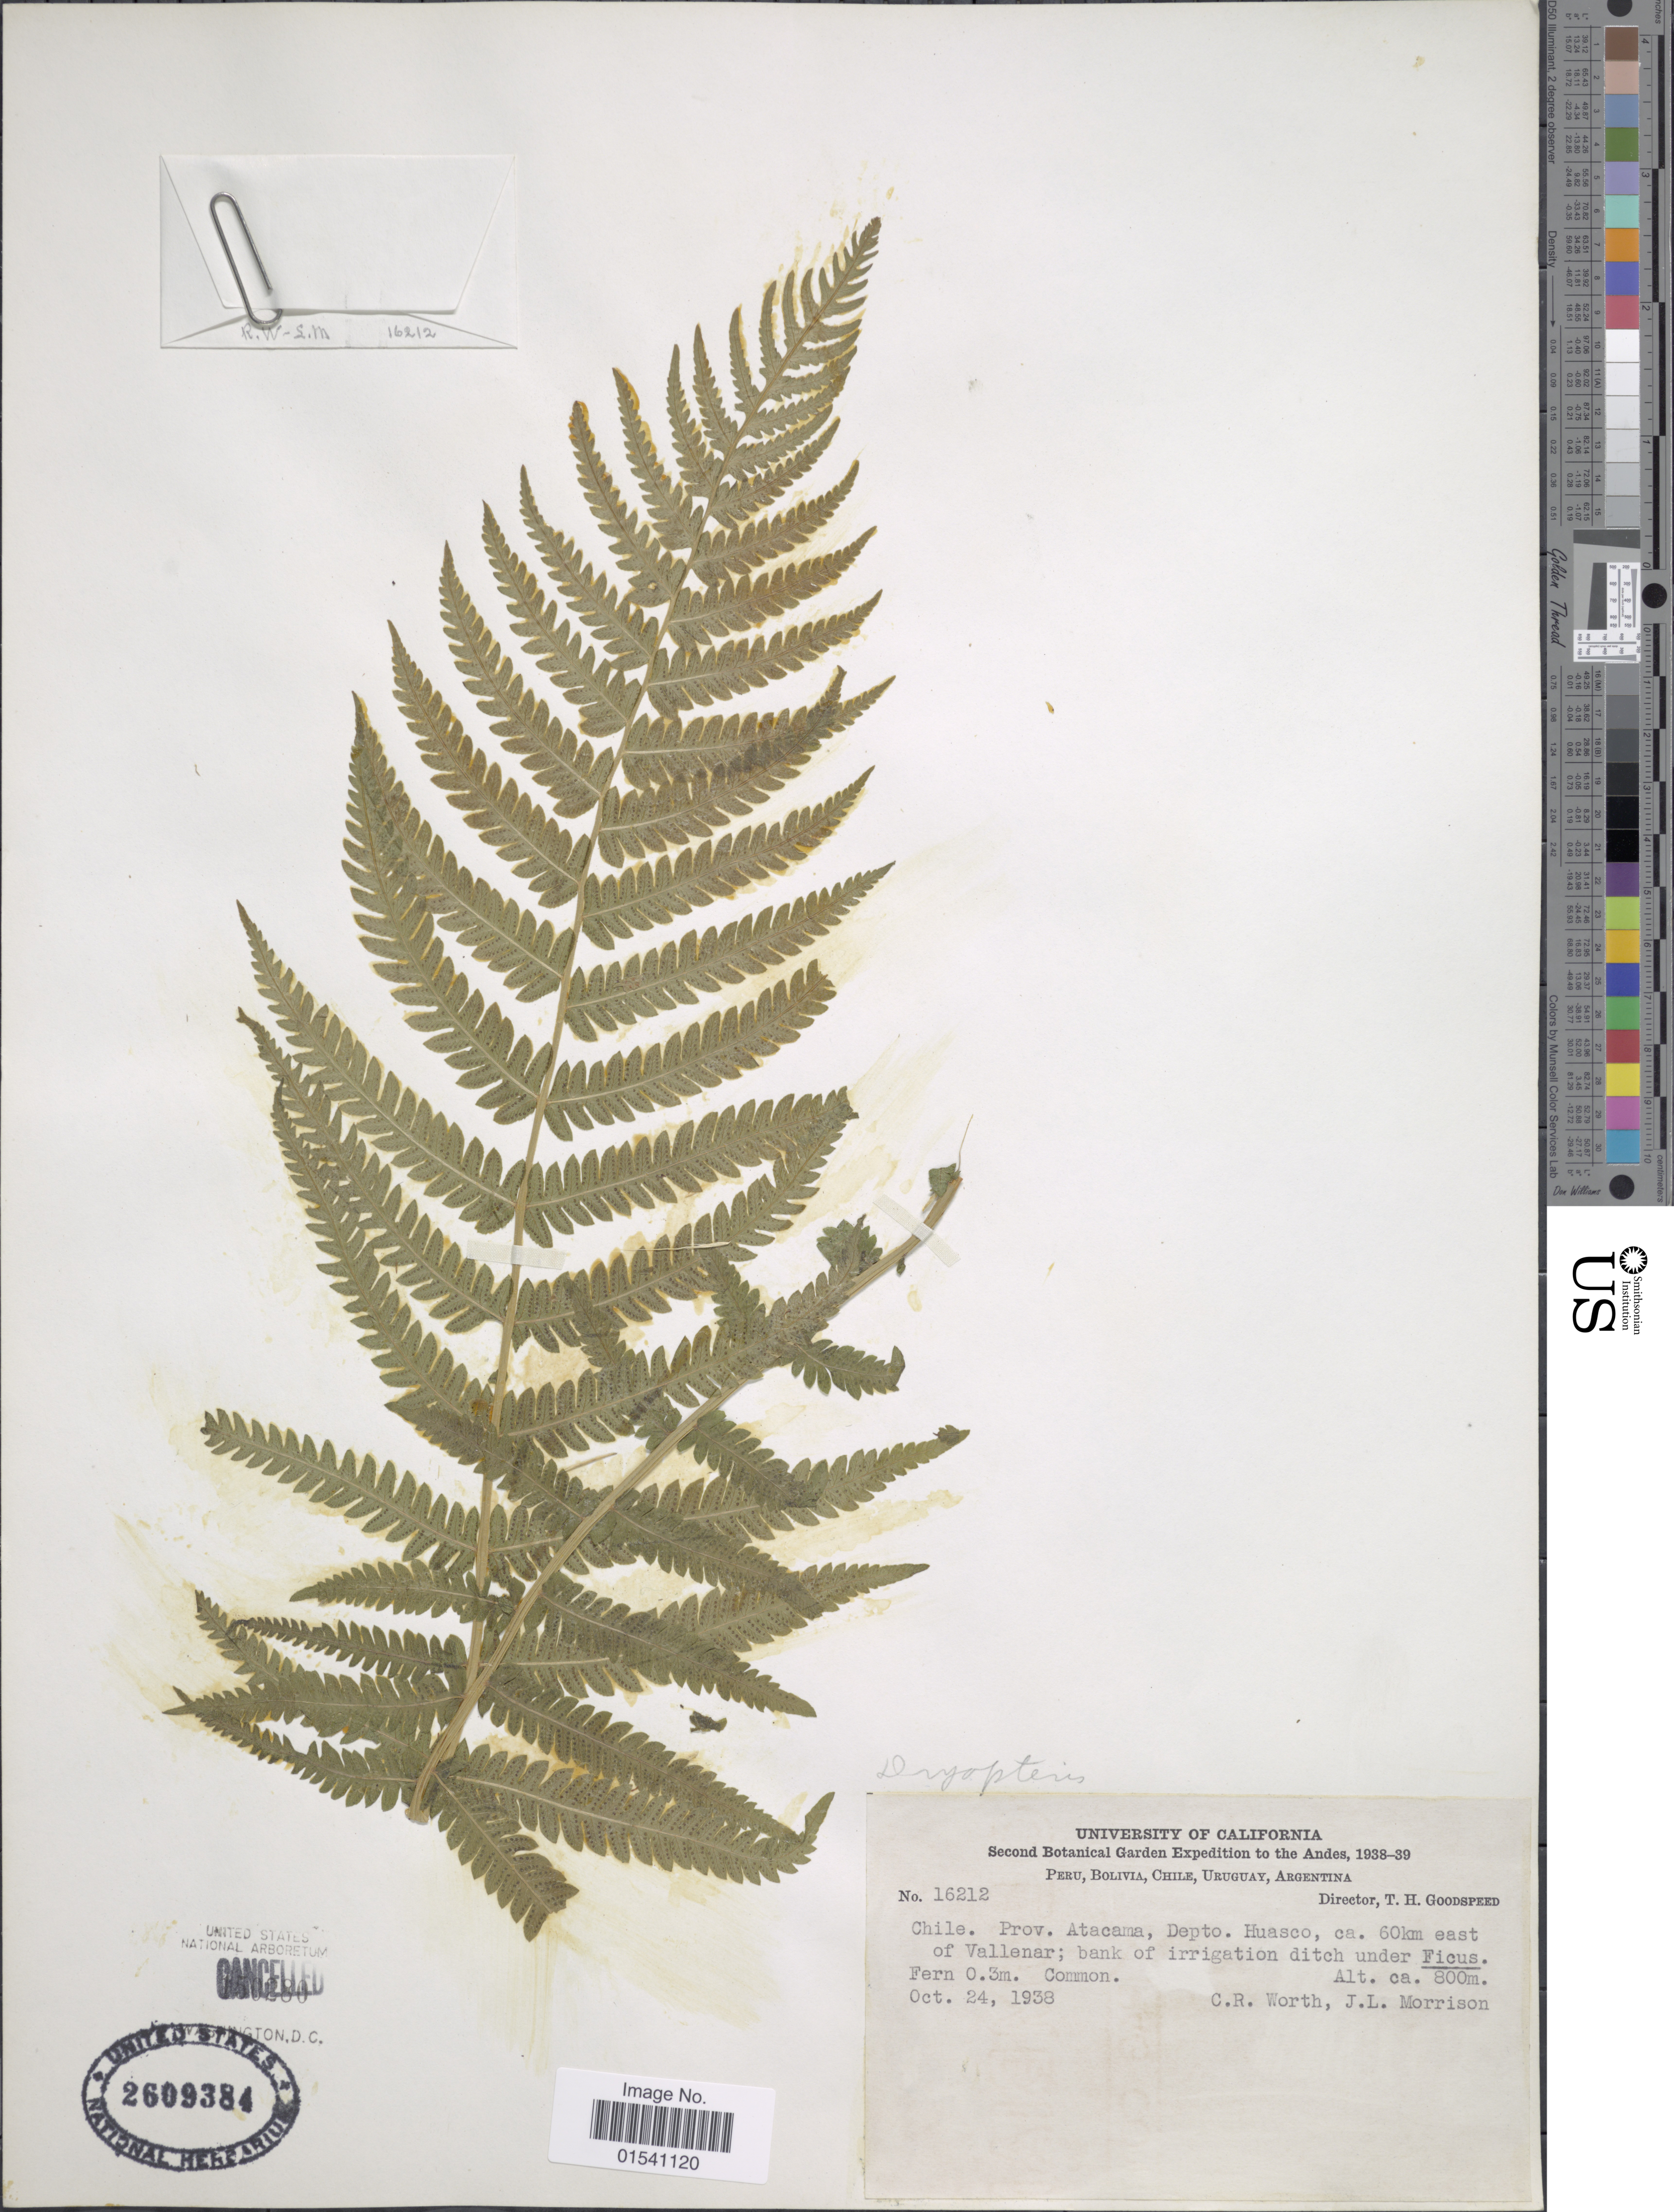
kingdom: Plantae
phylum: Tracheophyta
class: Polypodiopsida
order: Polypodiales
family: Thelypteridaceae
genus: Amauropelta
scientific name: Amauropelta sp.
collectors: C. R. Worth & J. L. Morrison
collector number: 16212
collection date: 1938-10-24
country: Chile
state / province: Atacama (III)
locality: Depto Huasco, ca. 60km east of Vallenar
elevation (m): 800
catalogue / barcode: US 2609384